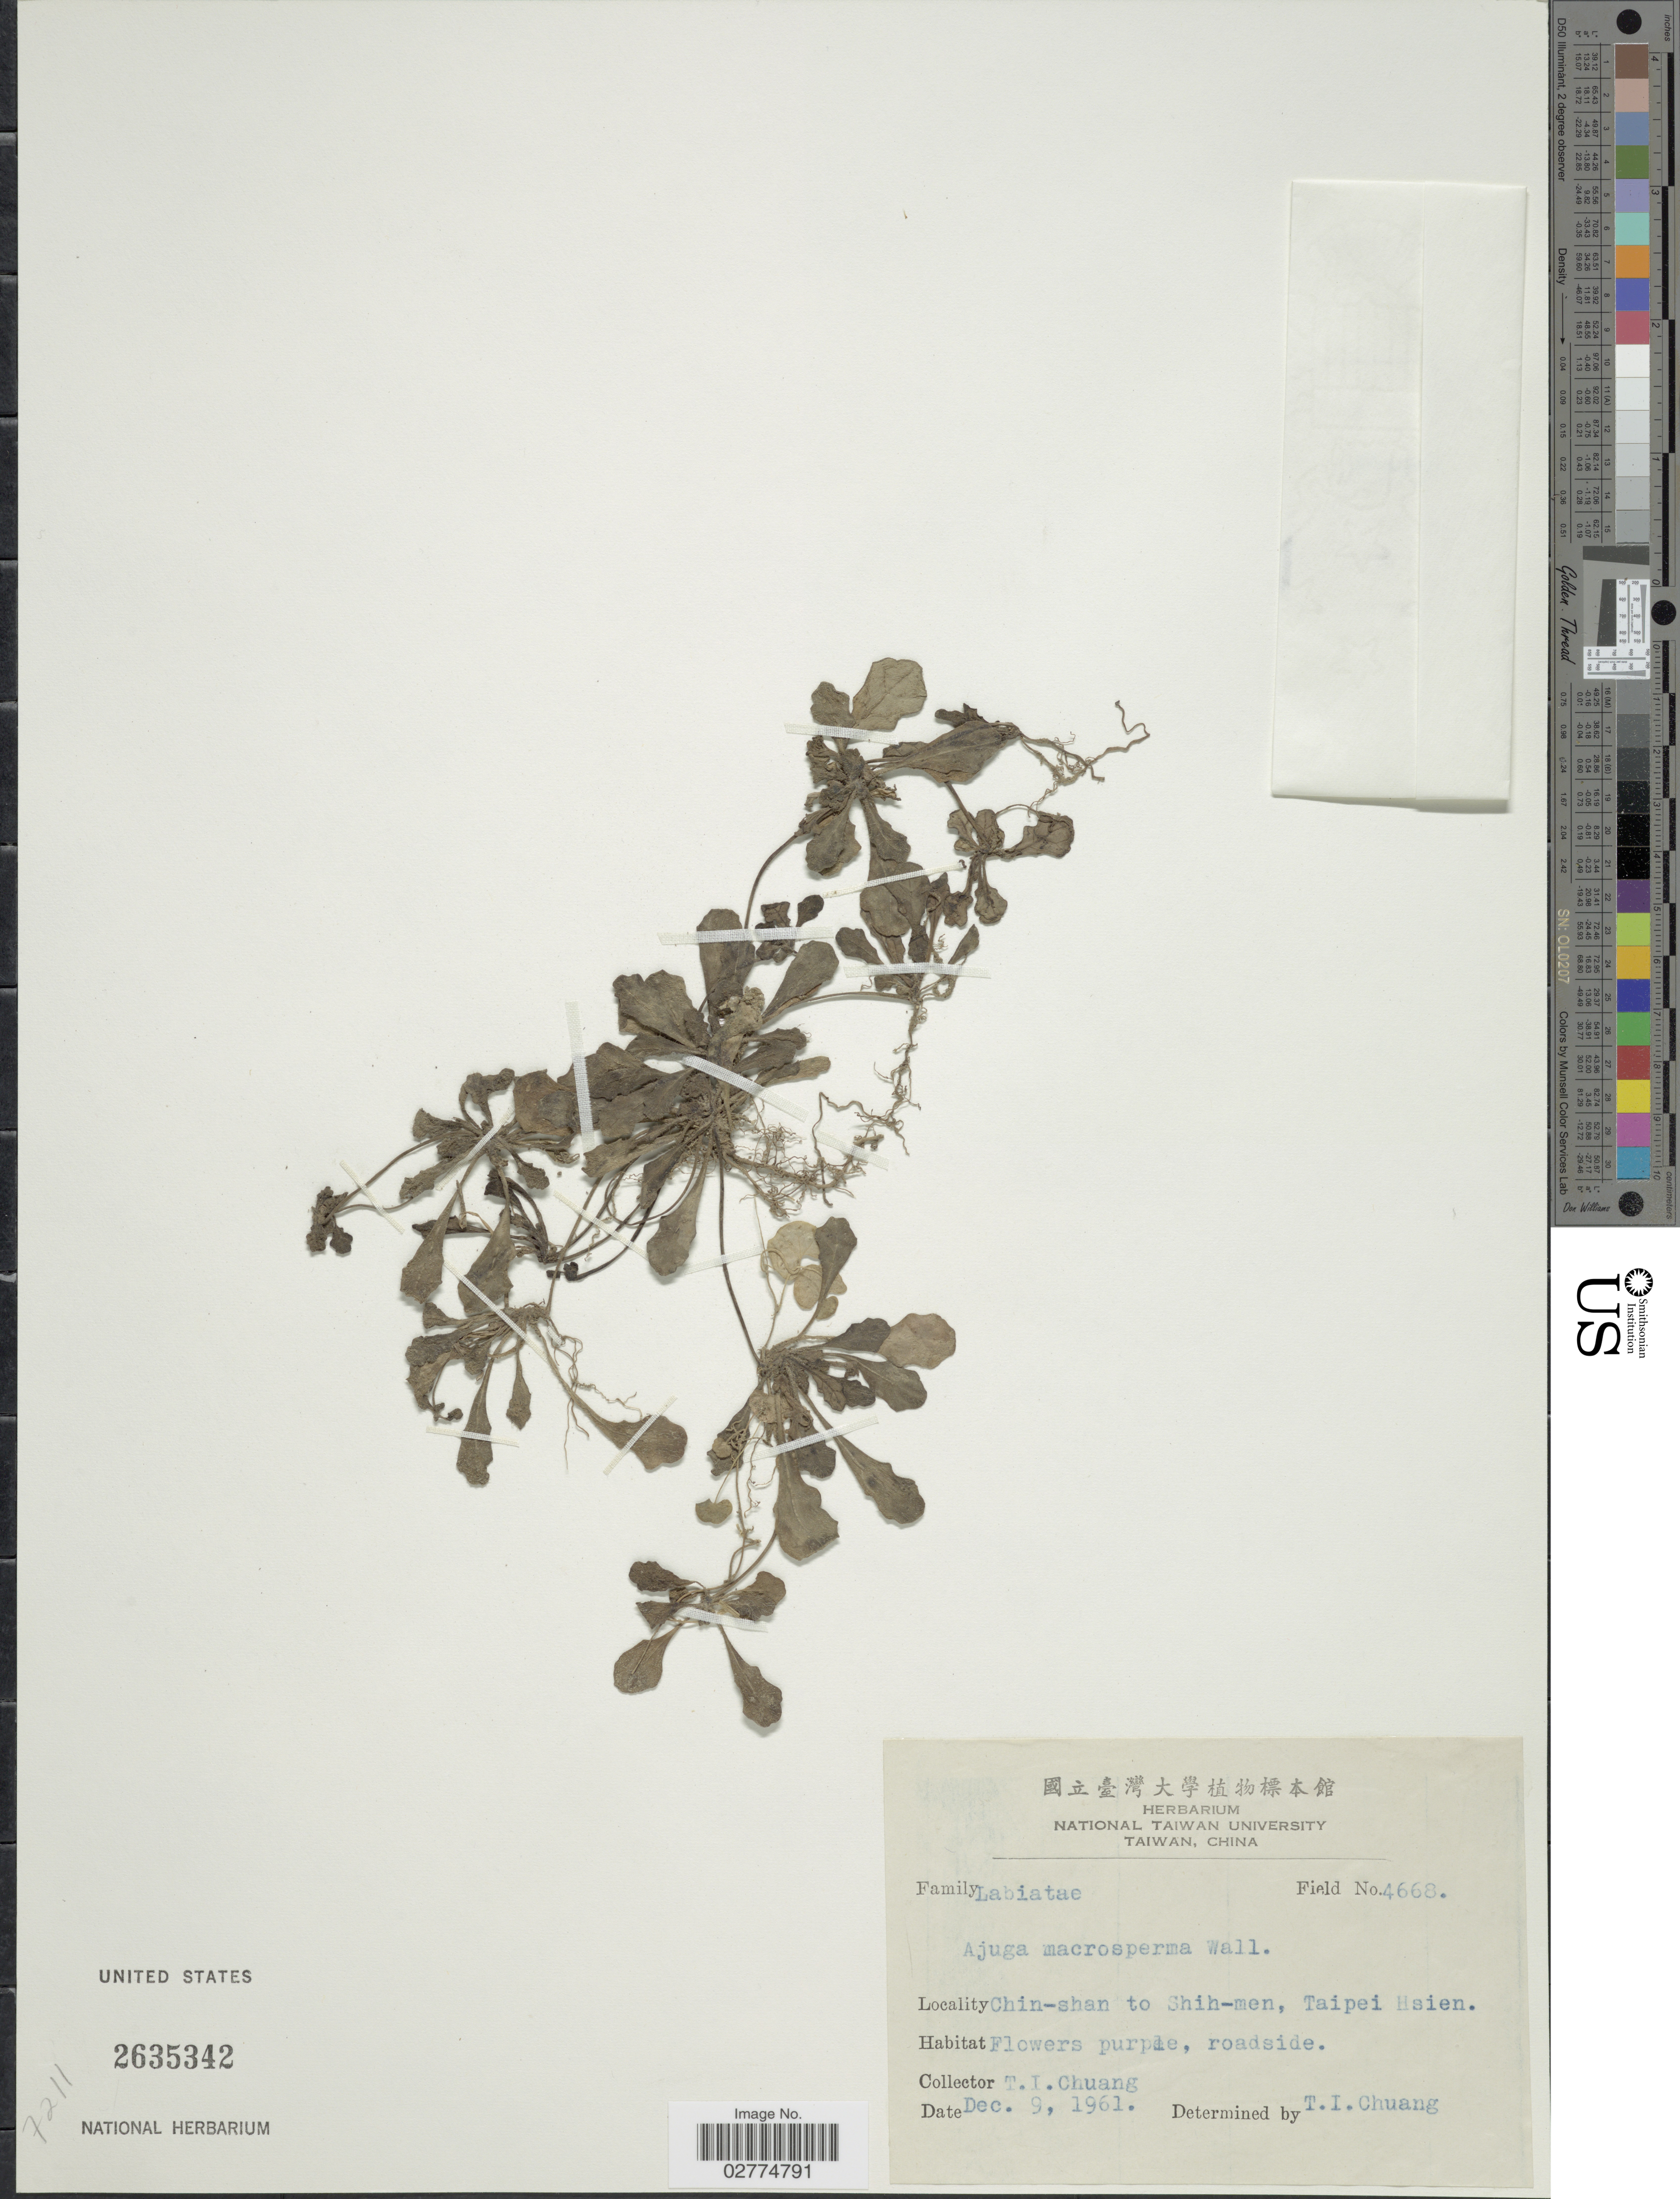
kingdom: Plantae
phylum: Tracheophyta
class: Magnoliopsida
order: Lamiales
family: Lamiaceae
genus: Ajuga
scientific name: Ajuga macrosperma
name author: Wall.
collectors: T. Chuang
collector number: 4668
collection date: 1961-12-09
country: Taiwan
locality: Chin-shan to Shih-men, Taipei Hsien.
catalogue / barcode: US 2635342